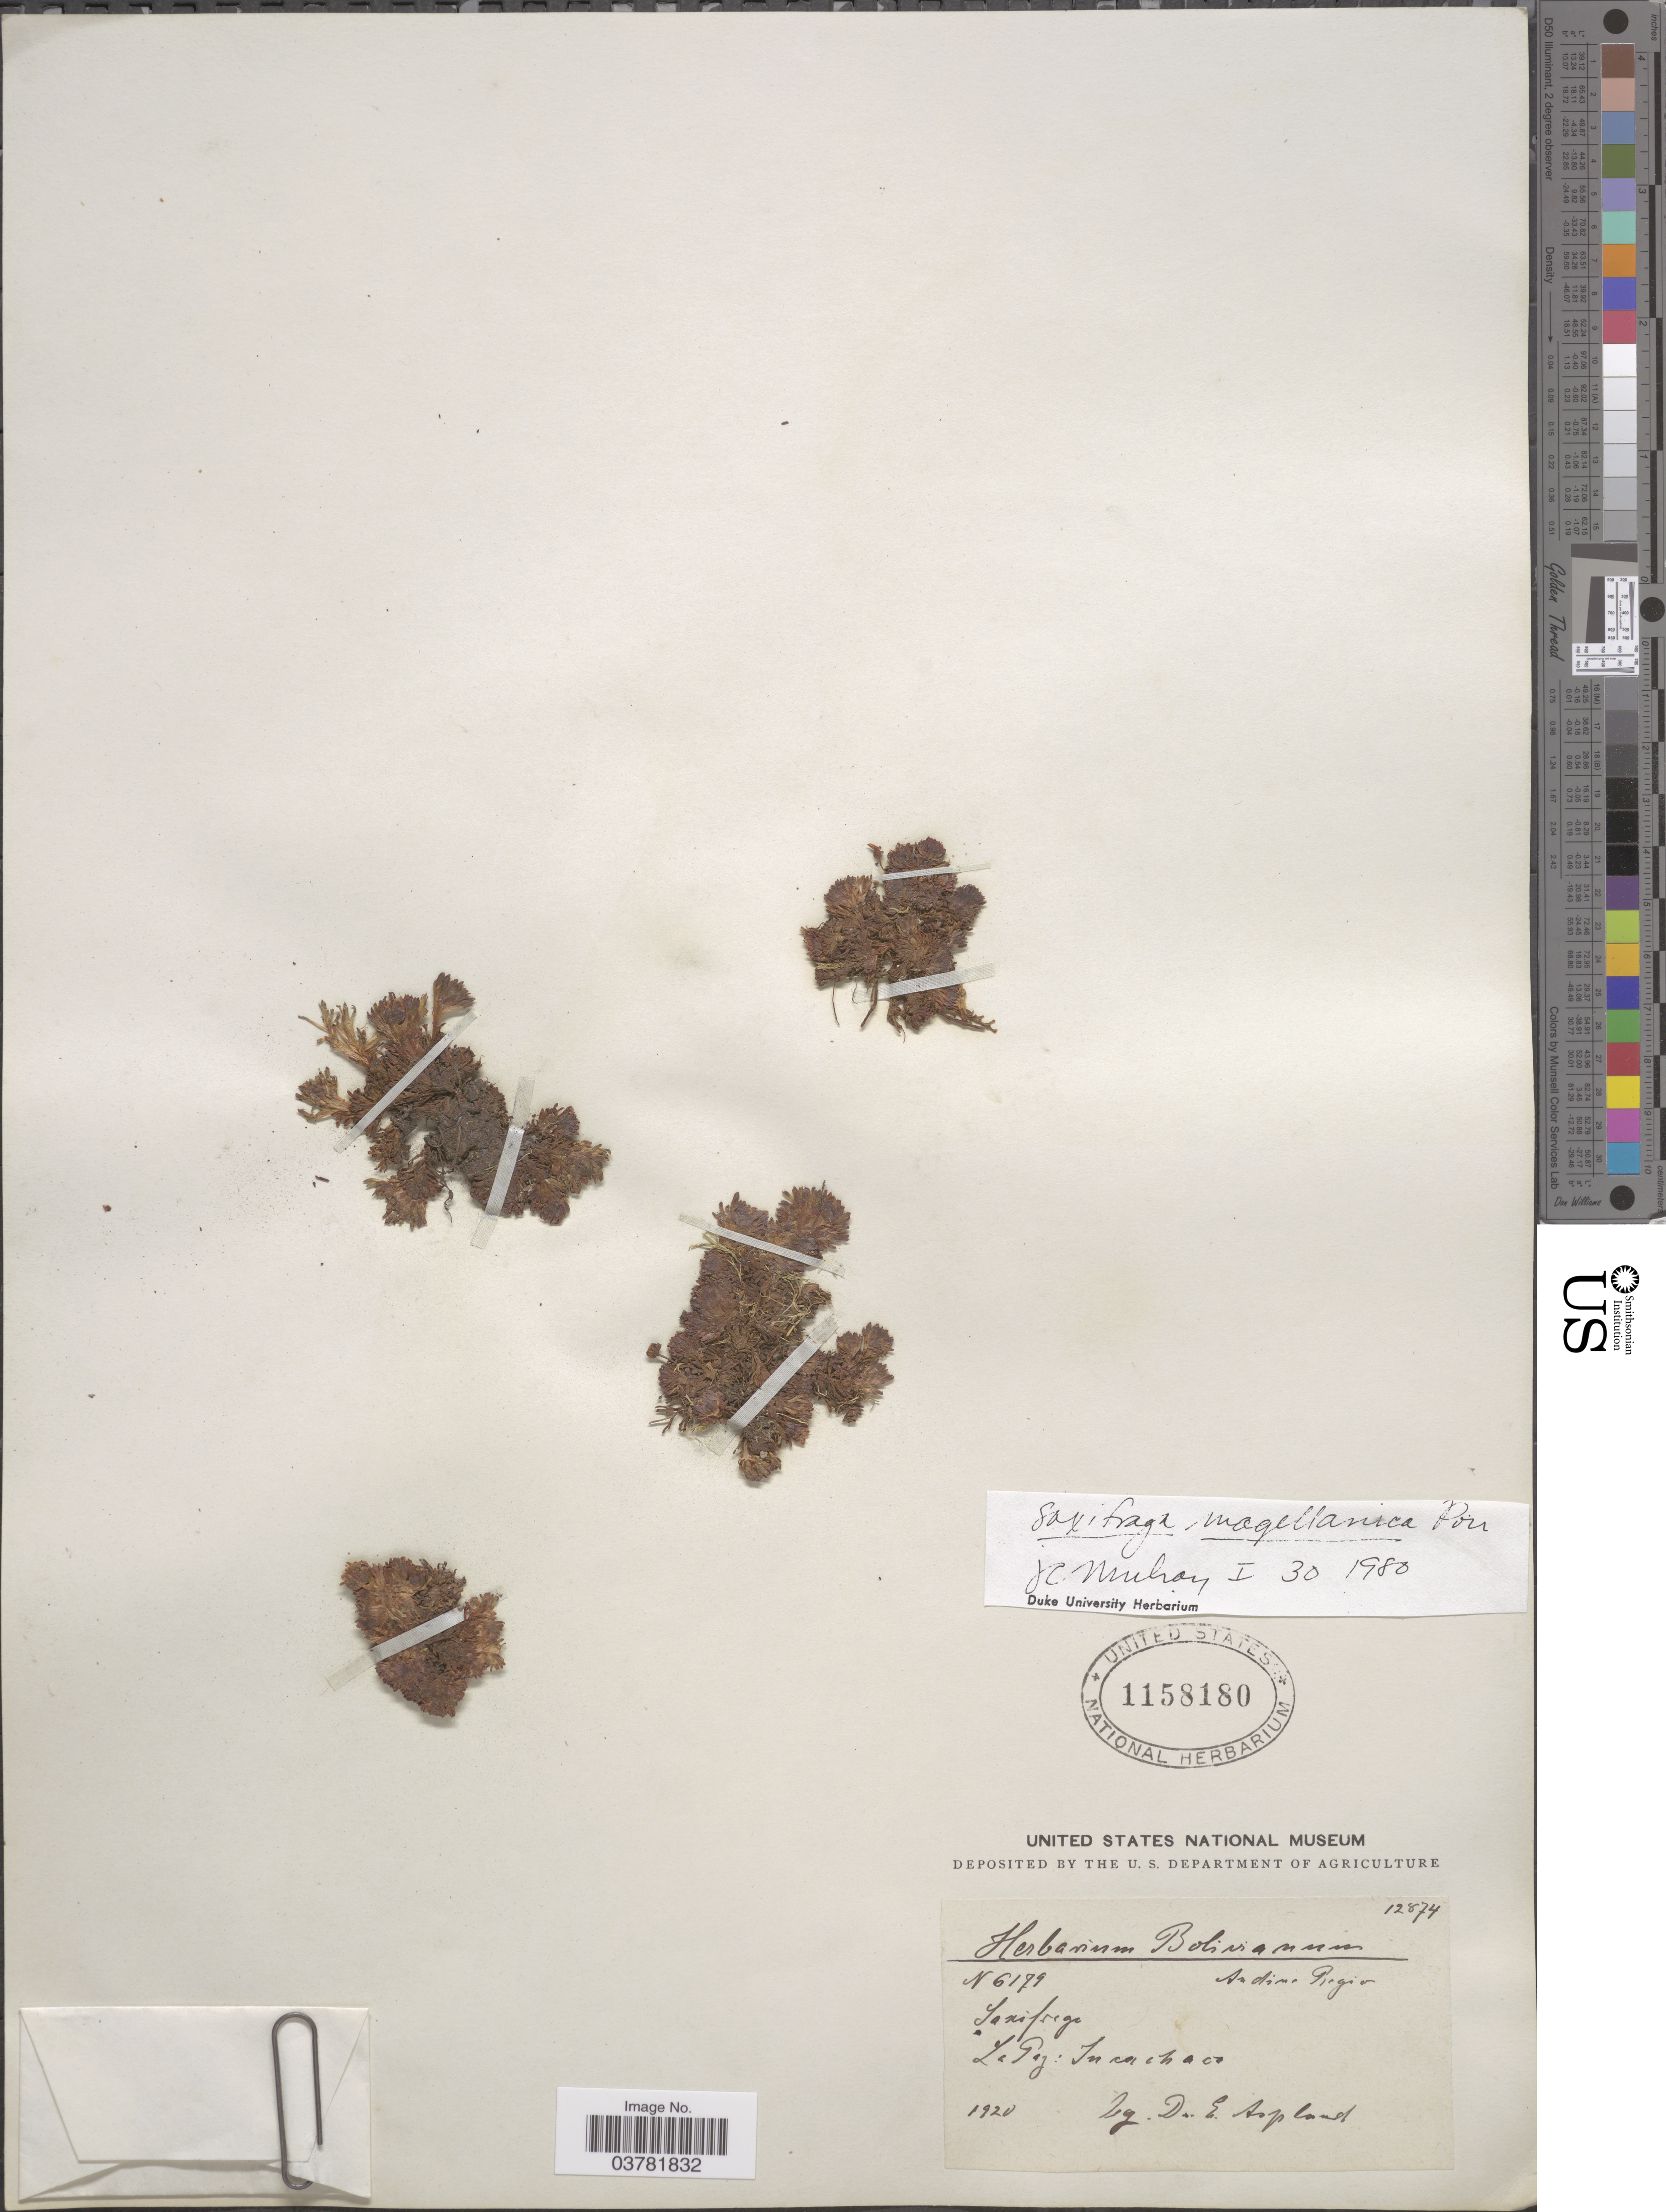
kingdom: Plantae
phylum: Tracheophyta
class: Magnoliopsida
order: Saxifragales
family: Saxifragaceae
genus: Saxifraga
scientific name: Saxifraga magellanica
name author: Poir.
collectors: E. Asplund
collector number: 6179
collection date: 1920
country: Bolivia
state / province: La Paz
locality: Andine Region. Incachaco.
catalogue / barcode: US 1158180